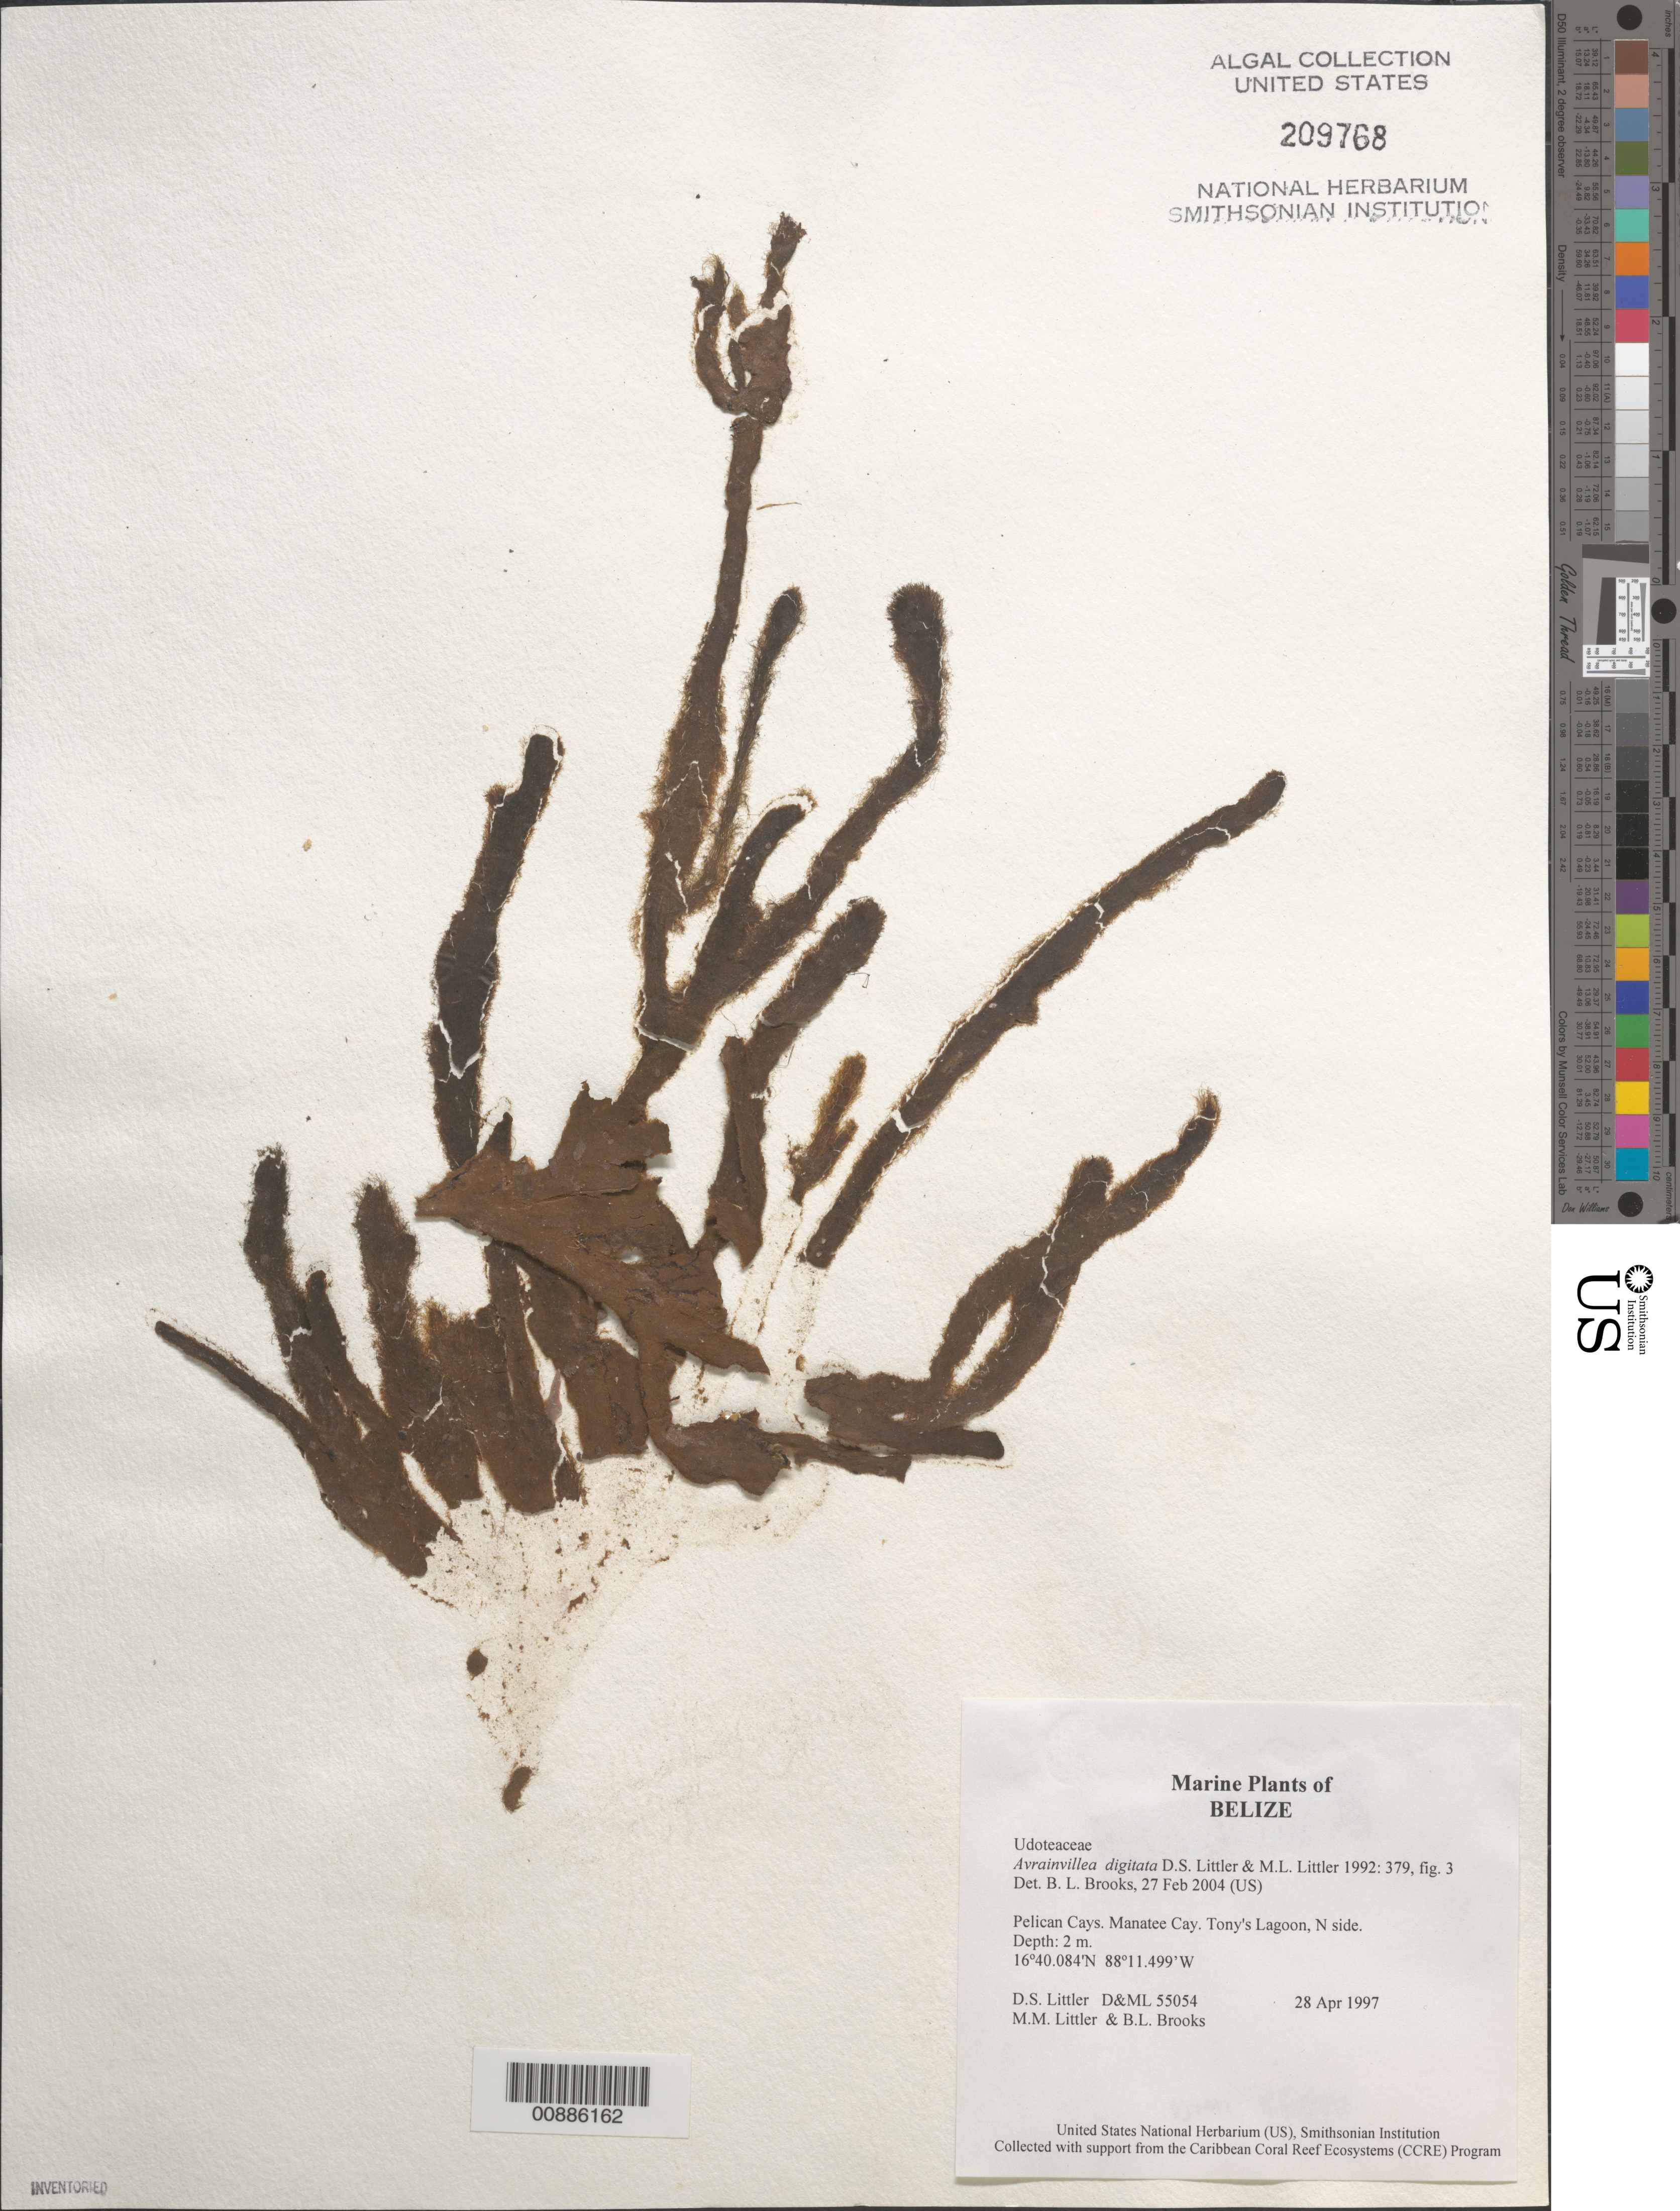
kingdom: Plantae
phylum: Chlorophyta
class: Ulvophyceae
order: Bryopsidales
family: Dichotomosiphonaceae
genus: Avrainvillea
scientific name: Avrainvillea digitata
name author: D.S. Littler & Littler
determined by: Brooks, B. L., (BOT), Smithsonian Institution - National Museum of Natural History (UNITED STATES)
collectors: M. M. Littler, D. S. Littler & B. Brooks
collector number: D&ML 55054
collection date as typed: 28 Apr 1997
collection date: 1997-04-28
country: Belize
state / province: Stann Creek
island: Manatee Cay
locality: Tony's Lagoon, north side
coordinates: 16 40.084'N, 88 11.499'W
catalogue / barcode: US 209768